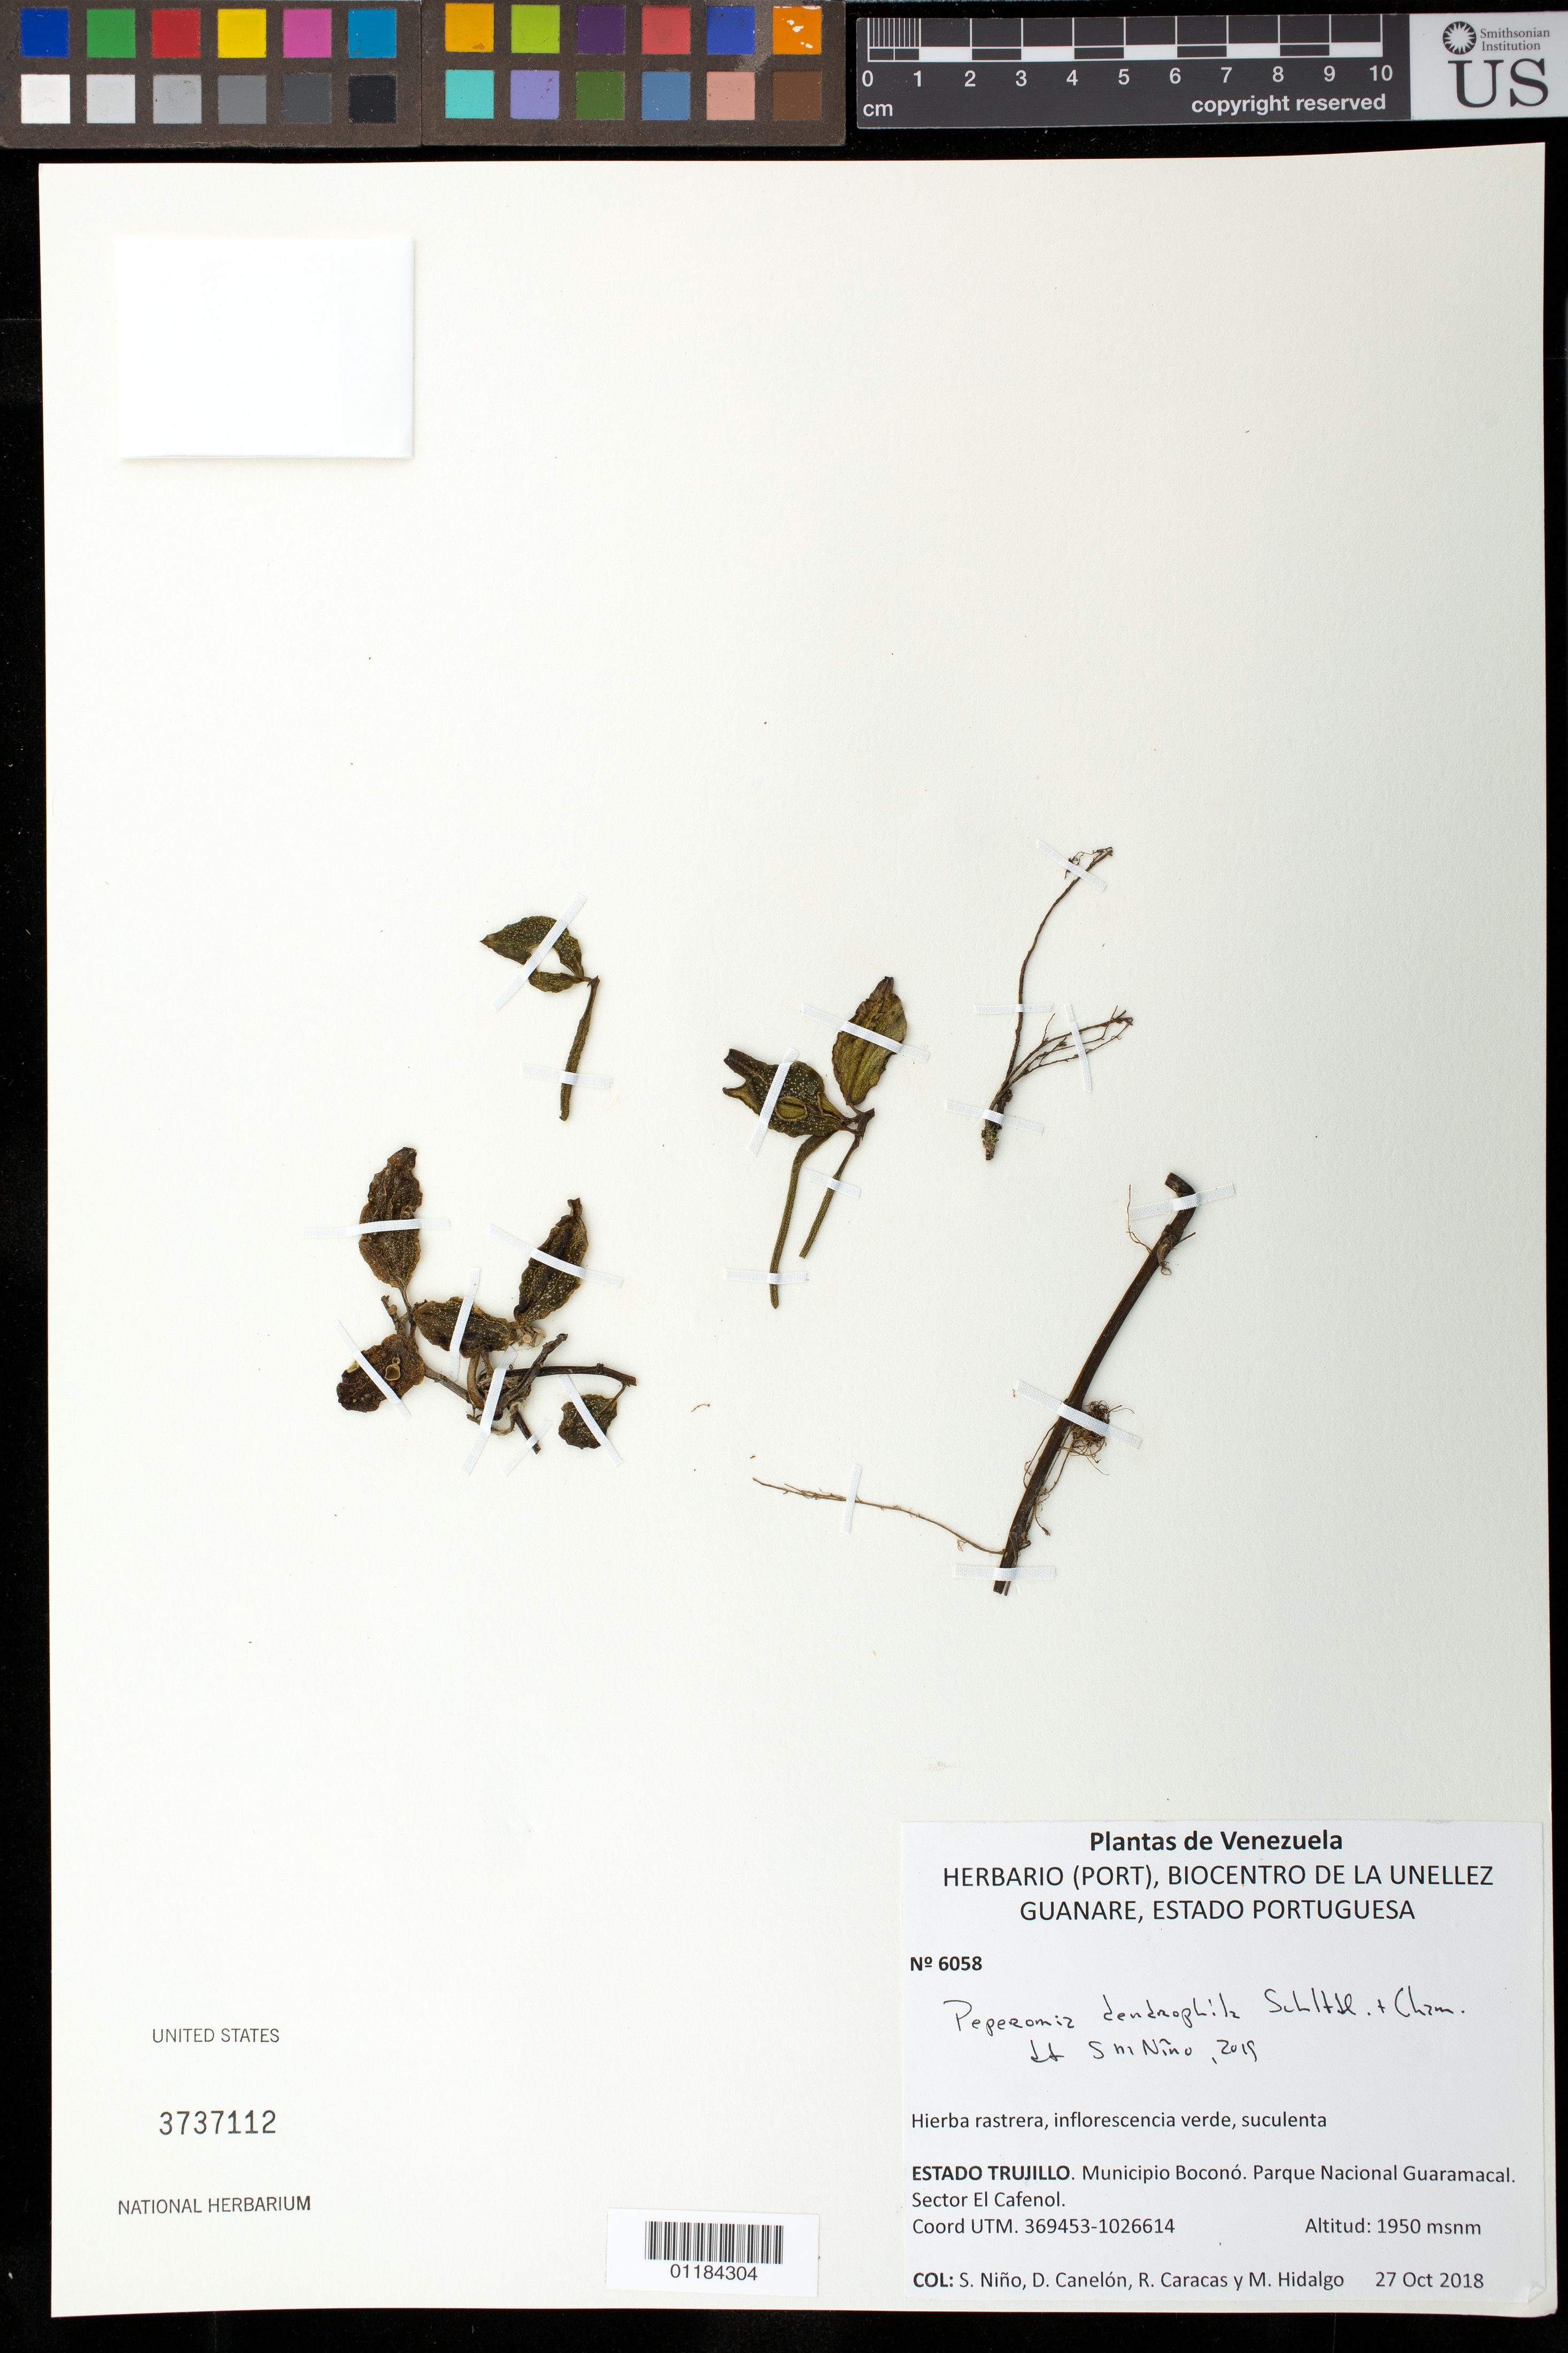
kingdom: Plantae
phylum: Tracheophyta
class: Magnoliopsida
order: Piperales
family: Piperaceae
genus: Peperomia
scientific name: Peperomia san-joseana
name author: C. DC.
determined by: Jiménez, José Estaban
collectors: S. M. Niño, D. Canelón, R. Caracas & M. Hidalgo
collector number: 6058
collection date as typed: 27 de Octubre, 2018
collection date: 2018-10-27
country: Venezuela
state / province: Trujillo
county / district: Boconó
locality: Parque Nacional Guaramacal. Sector El Cafenol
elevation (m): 1950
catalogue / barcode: US 3737112